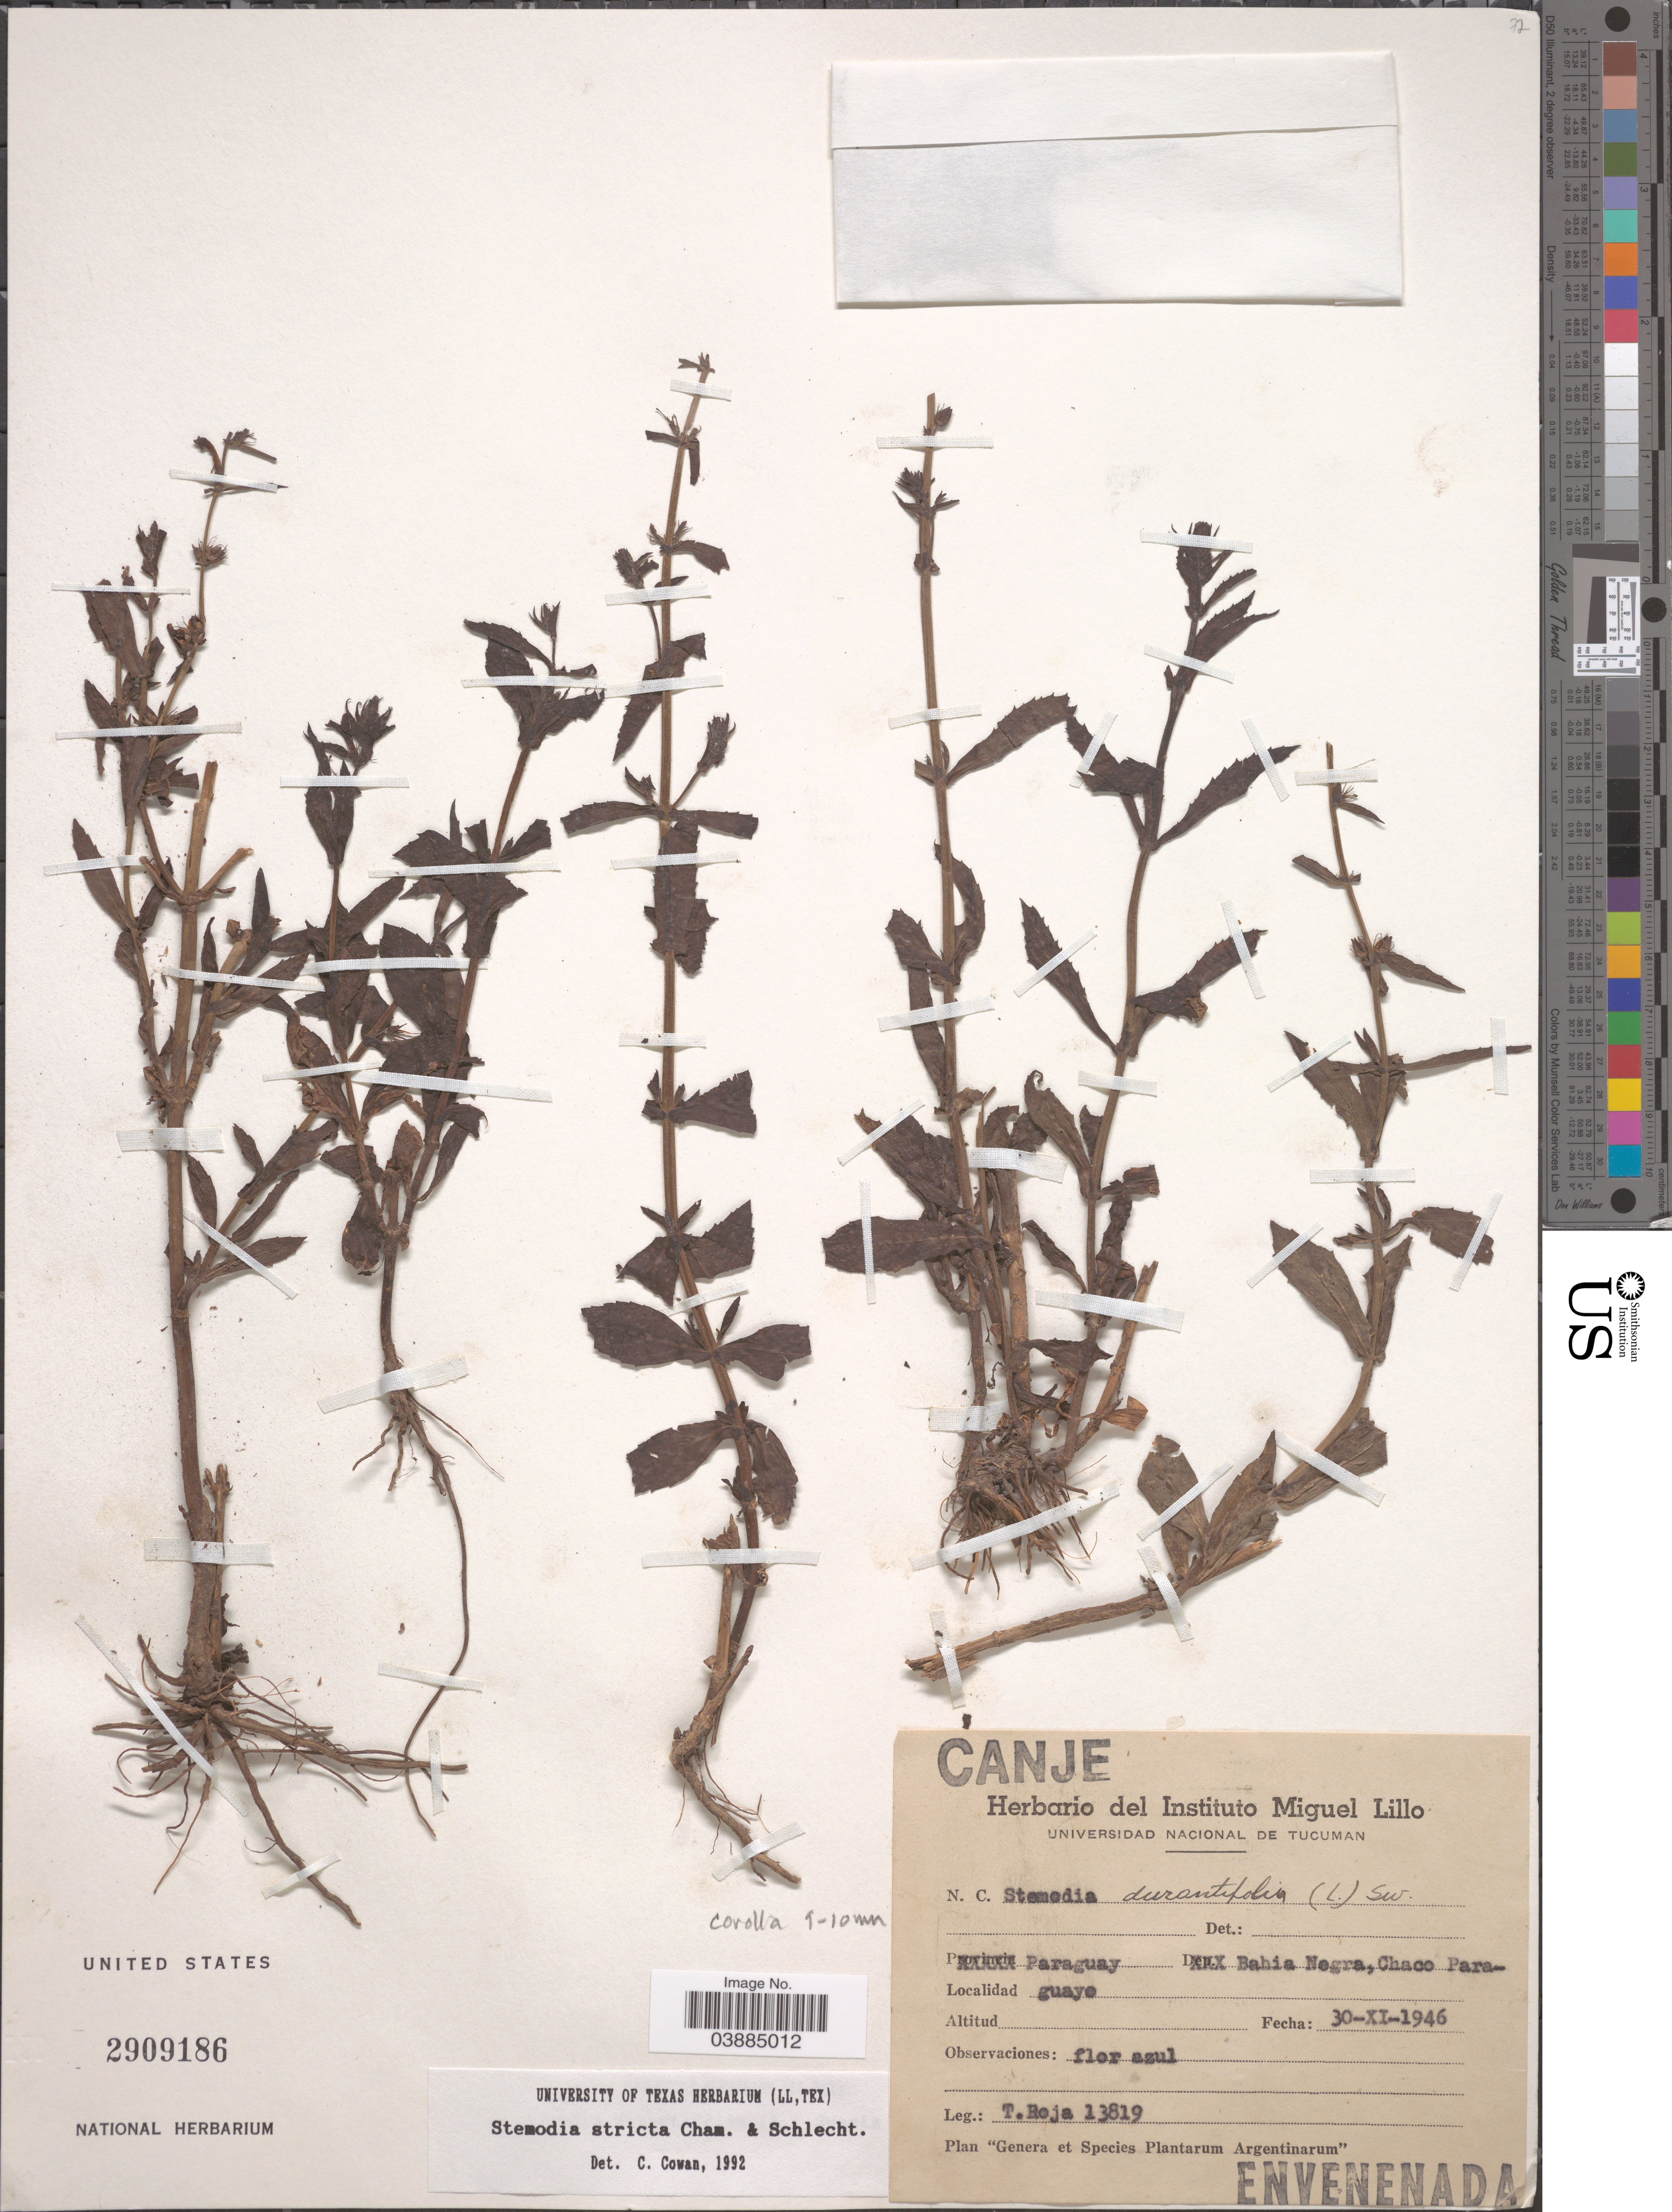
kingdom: Plantae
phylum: Tracheophyta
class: Magnoliopsida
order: Lamiales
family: Plantaginaceae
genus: Stemodia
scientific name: Stemodia stricta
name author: Cham. & Schltdl.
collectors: T. Roja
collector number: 13819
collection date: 1946-11-30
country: Paraguay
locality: Bahia Negra, Chaco Paraguaye.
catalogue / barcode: US 2909186